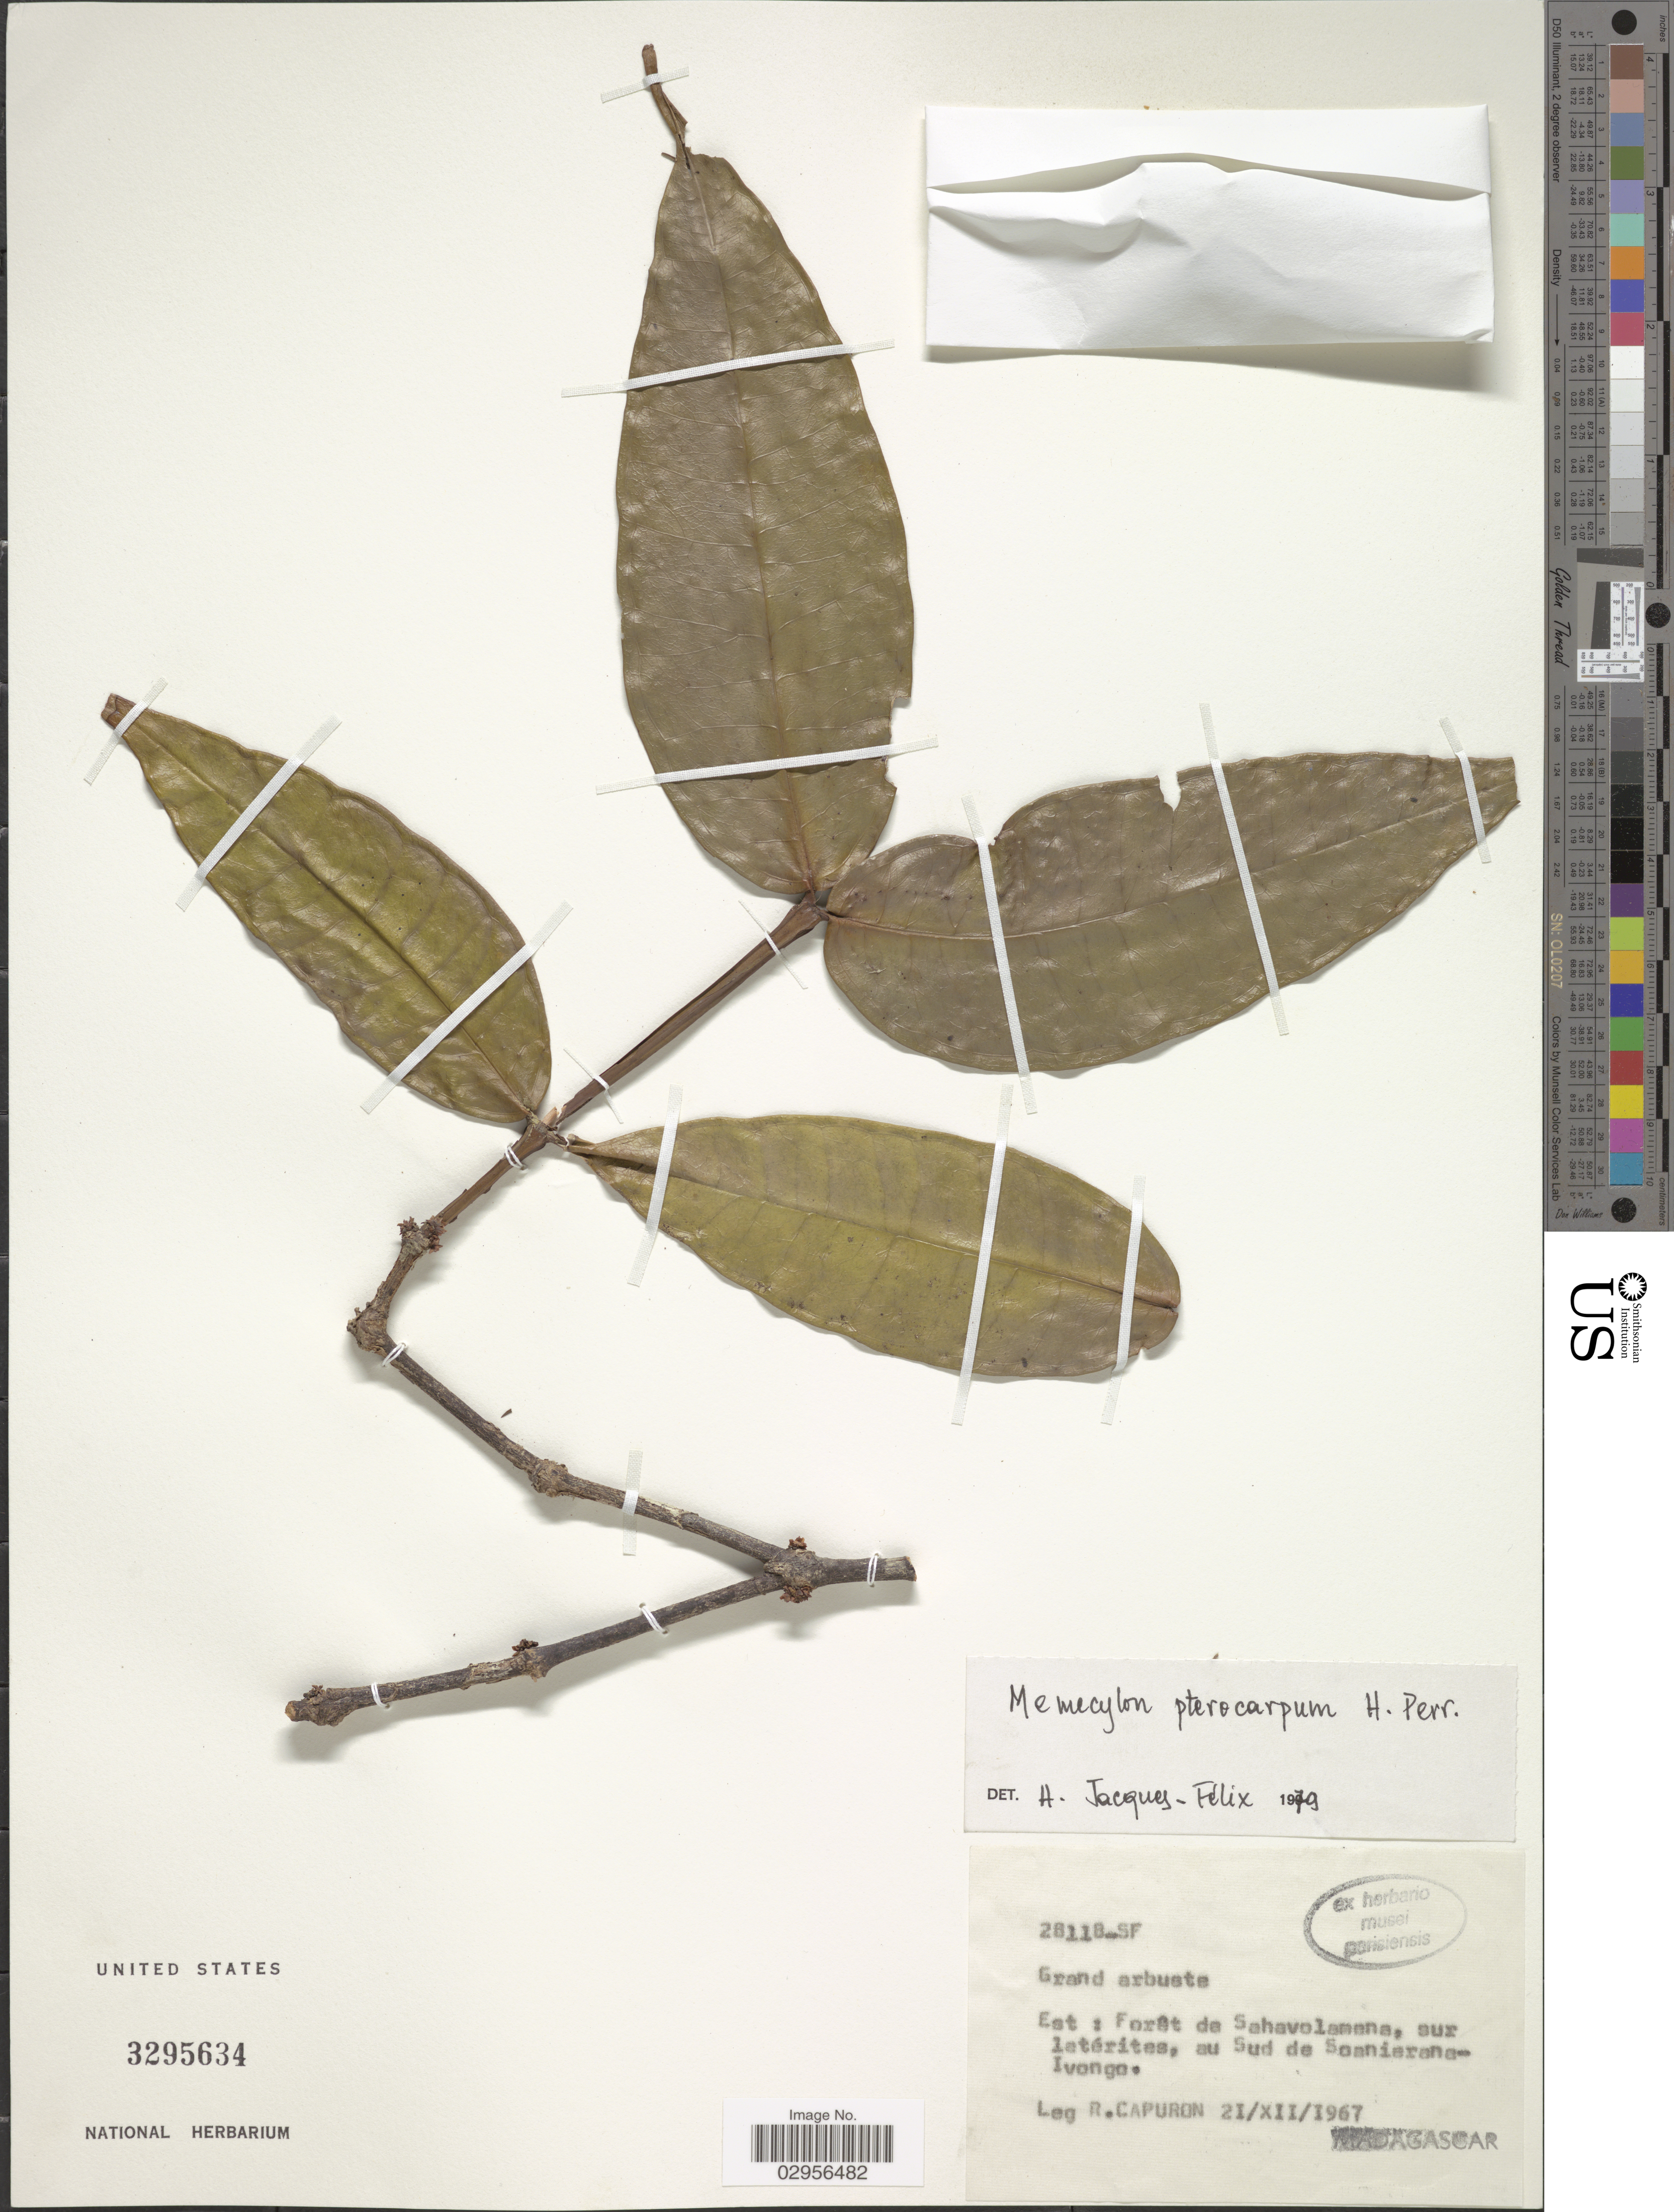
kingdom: Plantae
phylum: Tracheophyta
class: Magnoliopsida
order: Myrtales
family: Melastomataceae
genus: Memecylon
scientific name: Memecylon pterocarpum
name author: H. Perrier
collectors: R. Capuron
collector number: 28118-SF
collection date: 1967-12-21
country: Madagascar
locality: Est: Forêt da Sahavolamena, sur latérites, au Sud de Soanierana-Ivongo.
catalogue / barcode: US 3295634